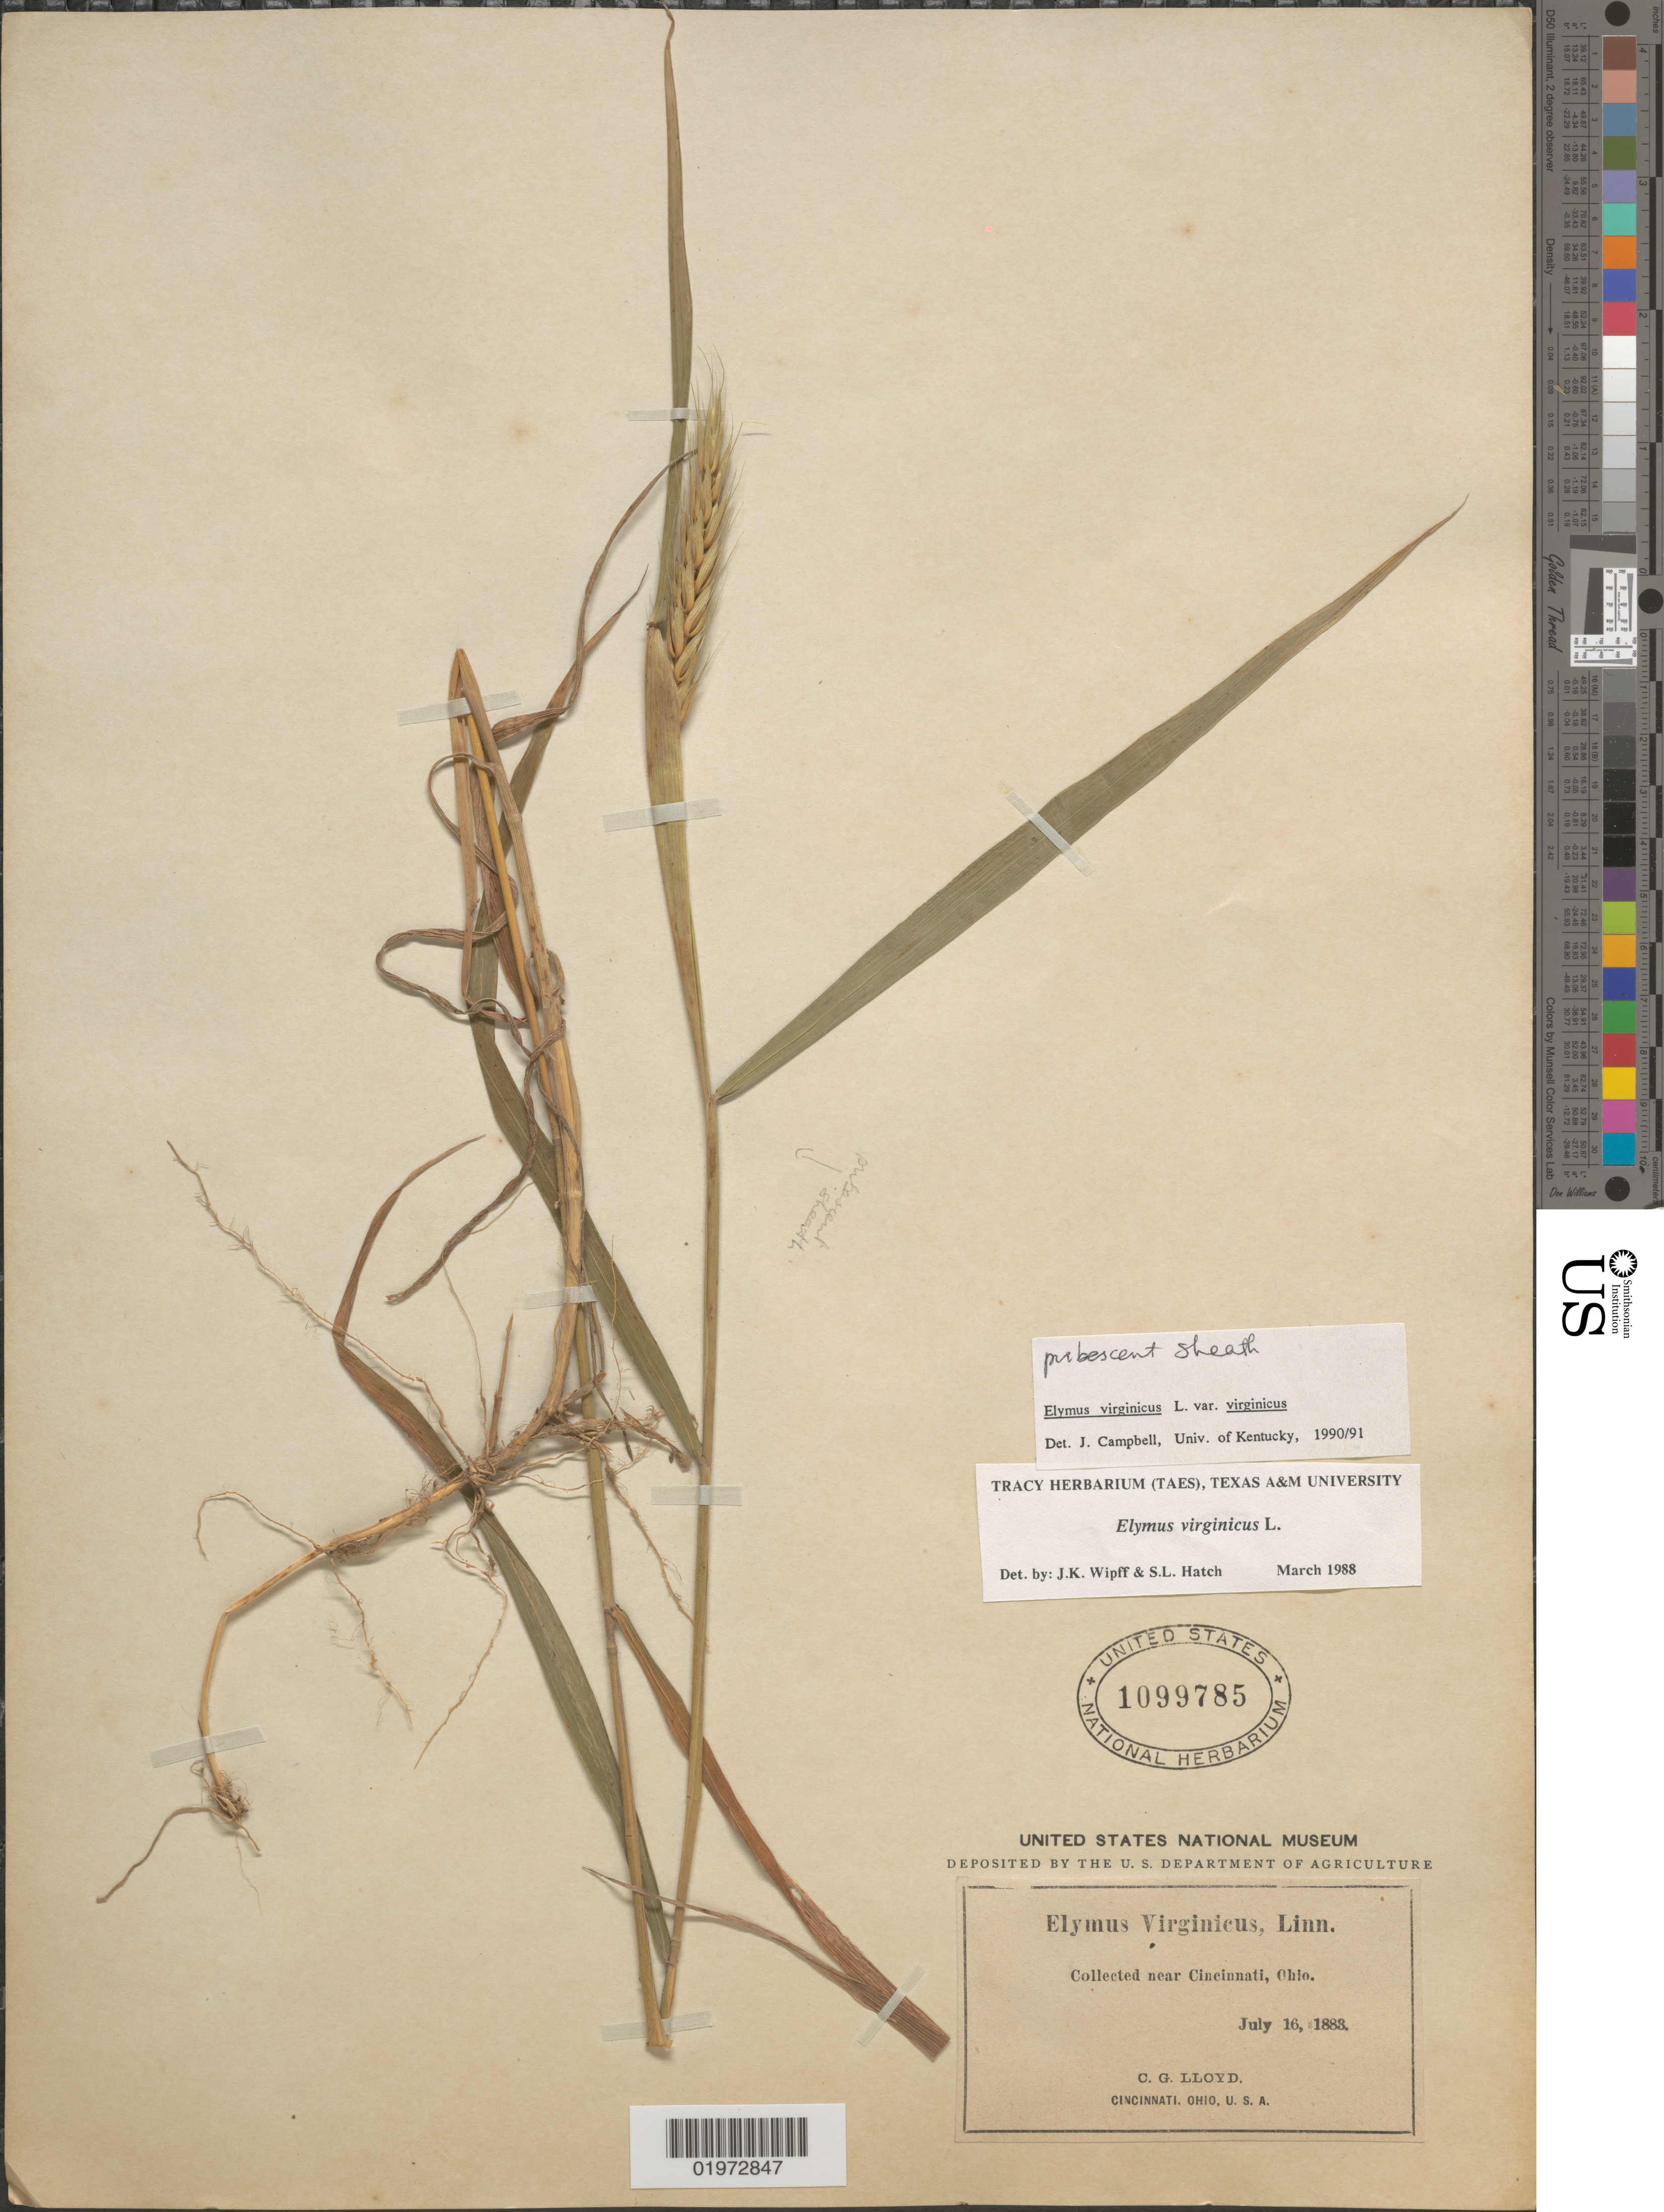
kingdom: Plantae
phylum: Tracheophyta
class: Liliopsida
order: Poales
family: Poaceae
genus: Elymus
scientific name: Elymus virginicus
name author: L.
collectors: C. G. Lloyd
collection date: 1883-07-16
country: United States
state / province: Ohio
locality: Near Cincinnati.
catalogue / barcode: US 1099785